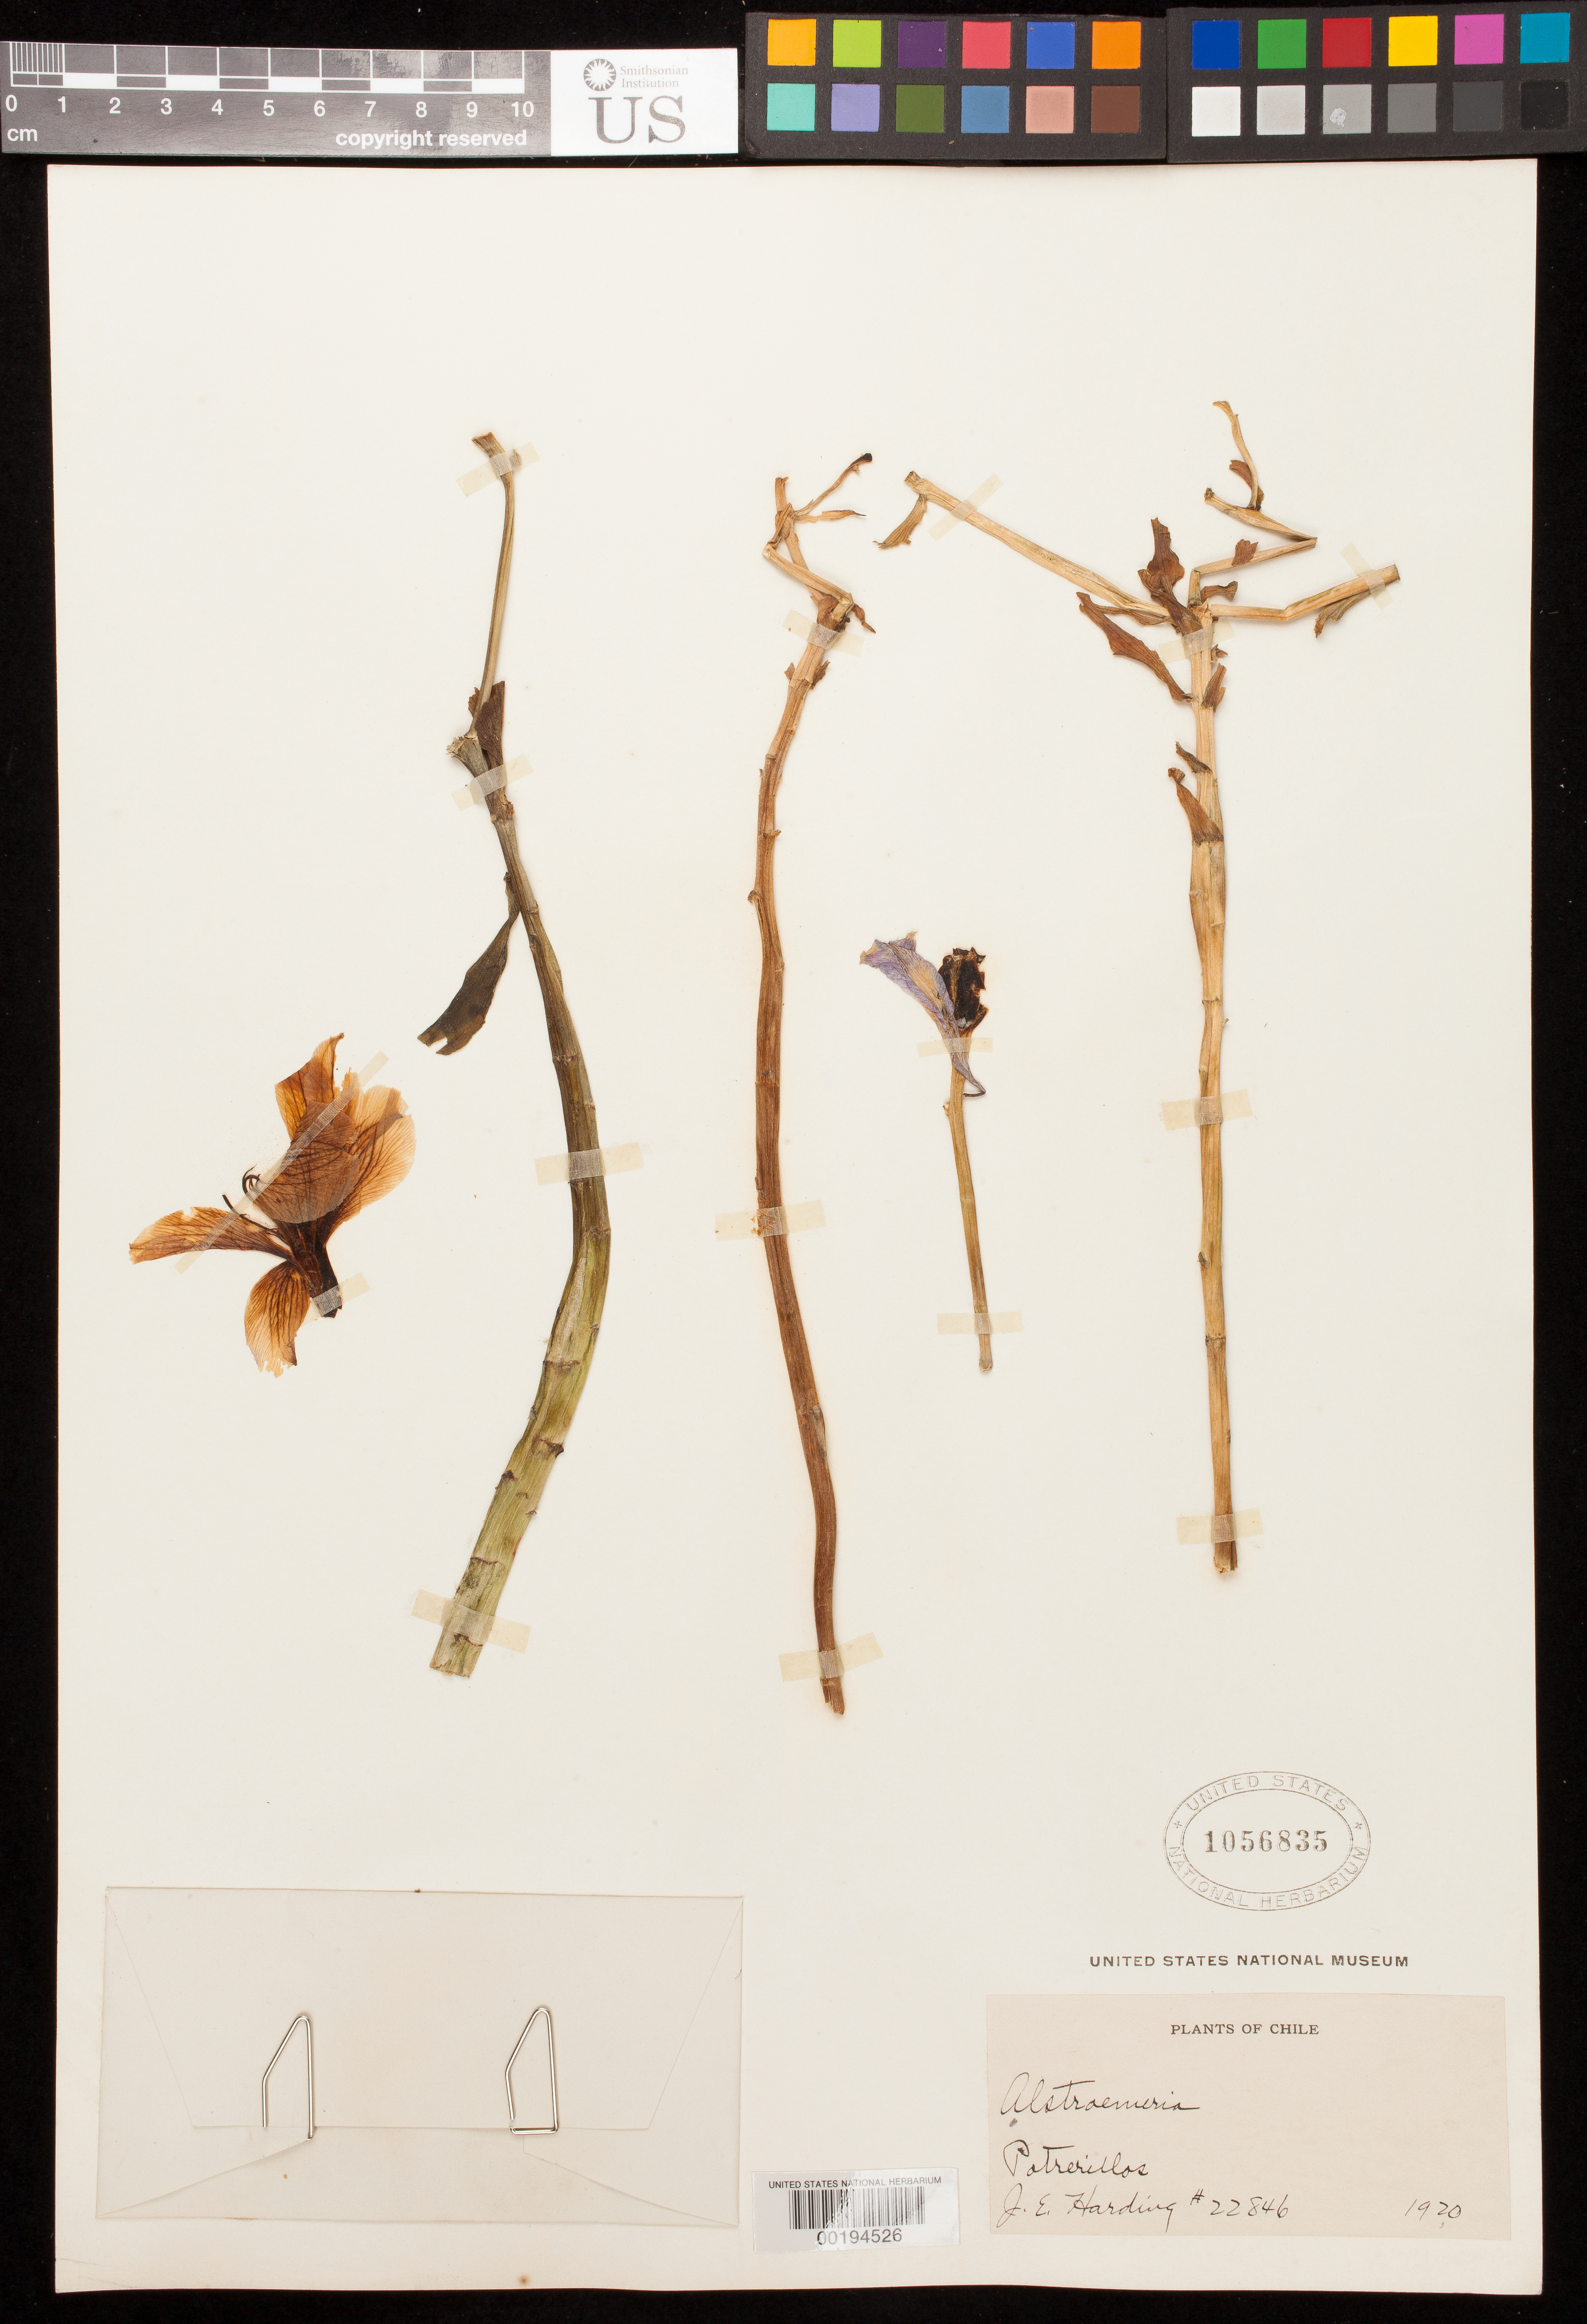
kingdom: Plantae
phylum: Tracheophyta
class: Liliopsida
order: Liliales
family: Alstroemeriaceae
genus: Alstroemeria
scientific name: Alstroemeria sp.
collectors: J. Harding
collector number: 22846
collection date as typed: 1920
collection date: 1920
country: Chile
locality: Potrerillos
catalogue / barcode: US 1056835